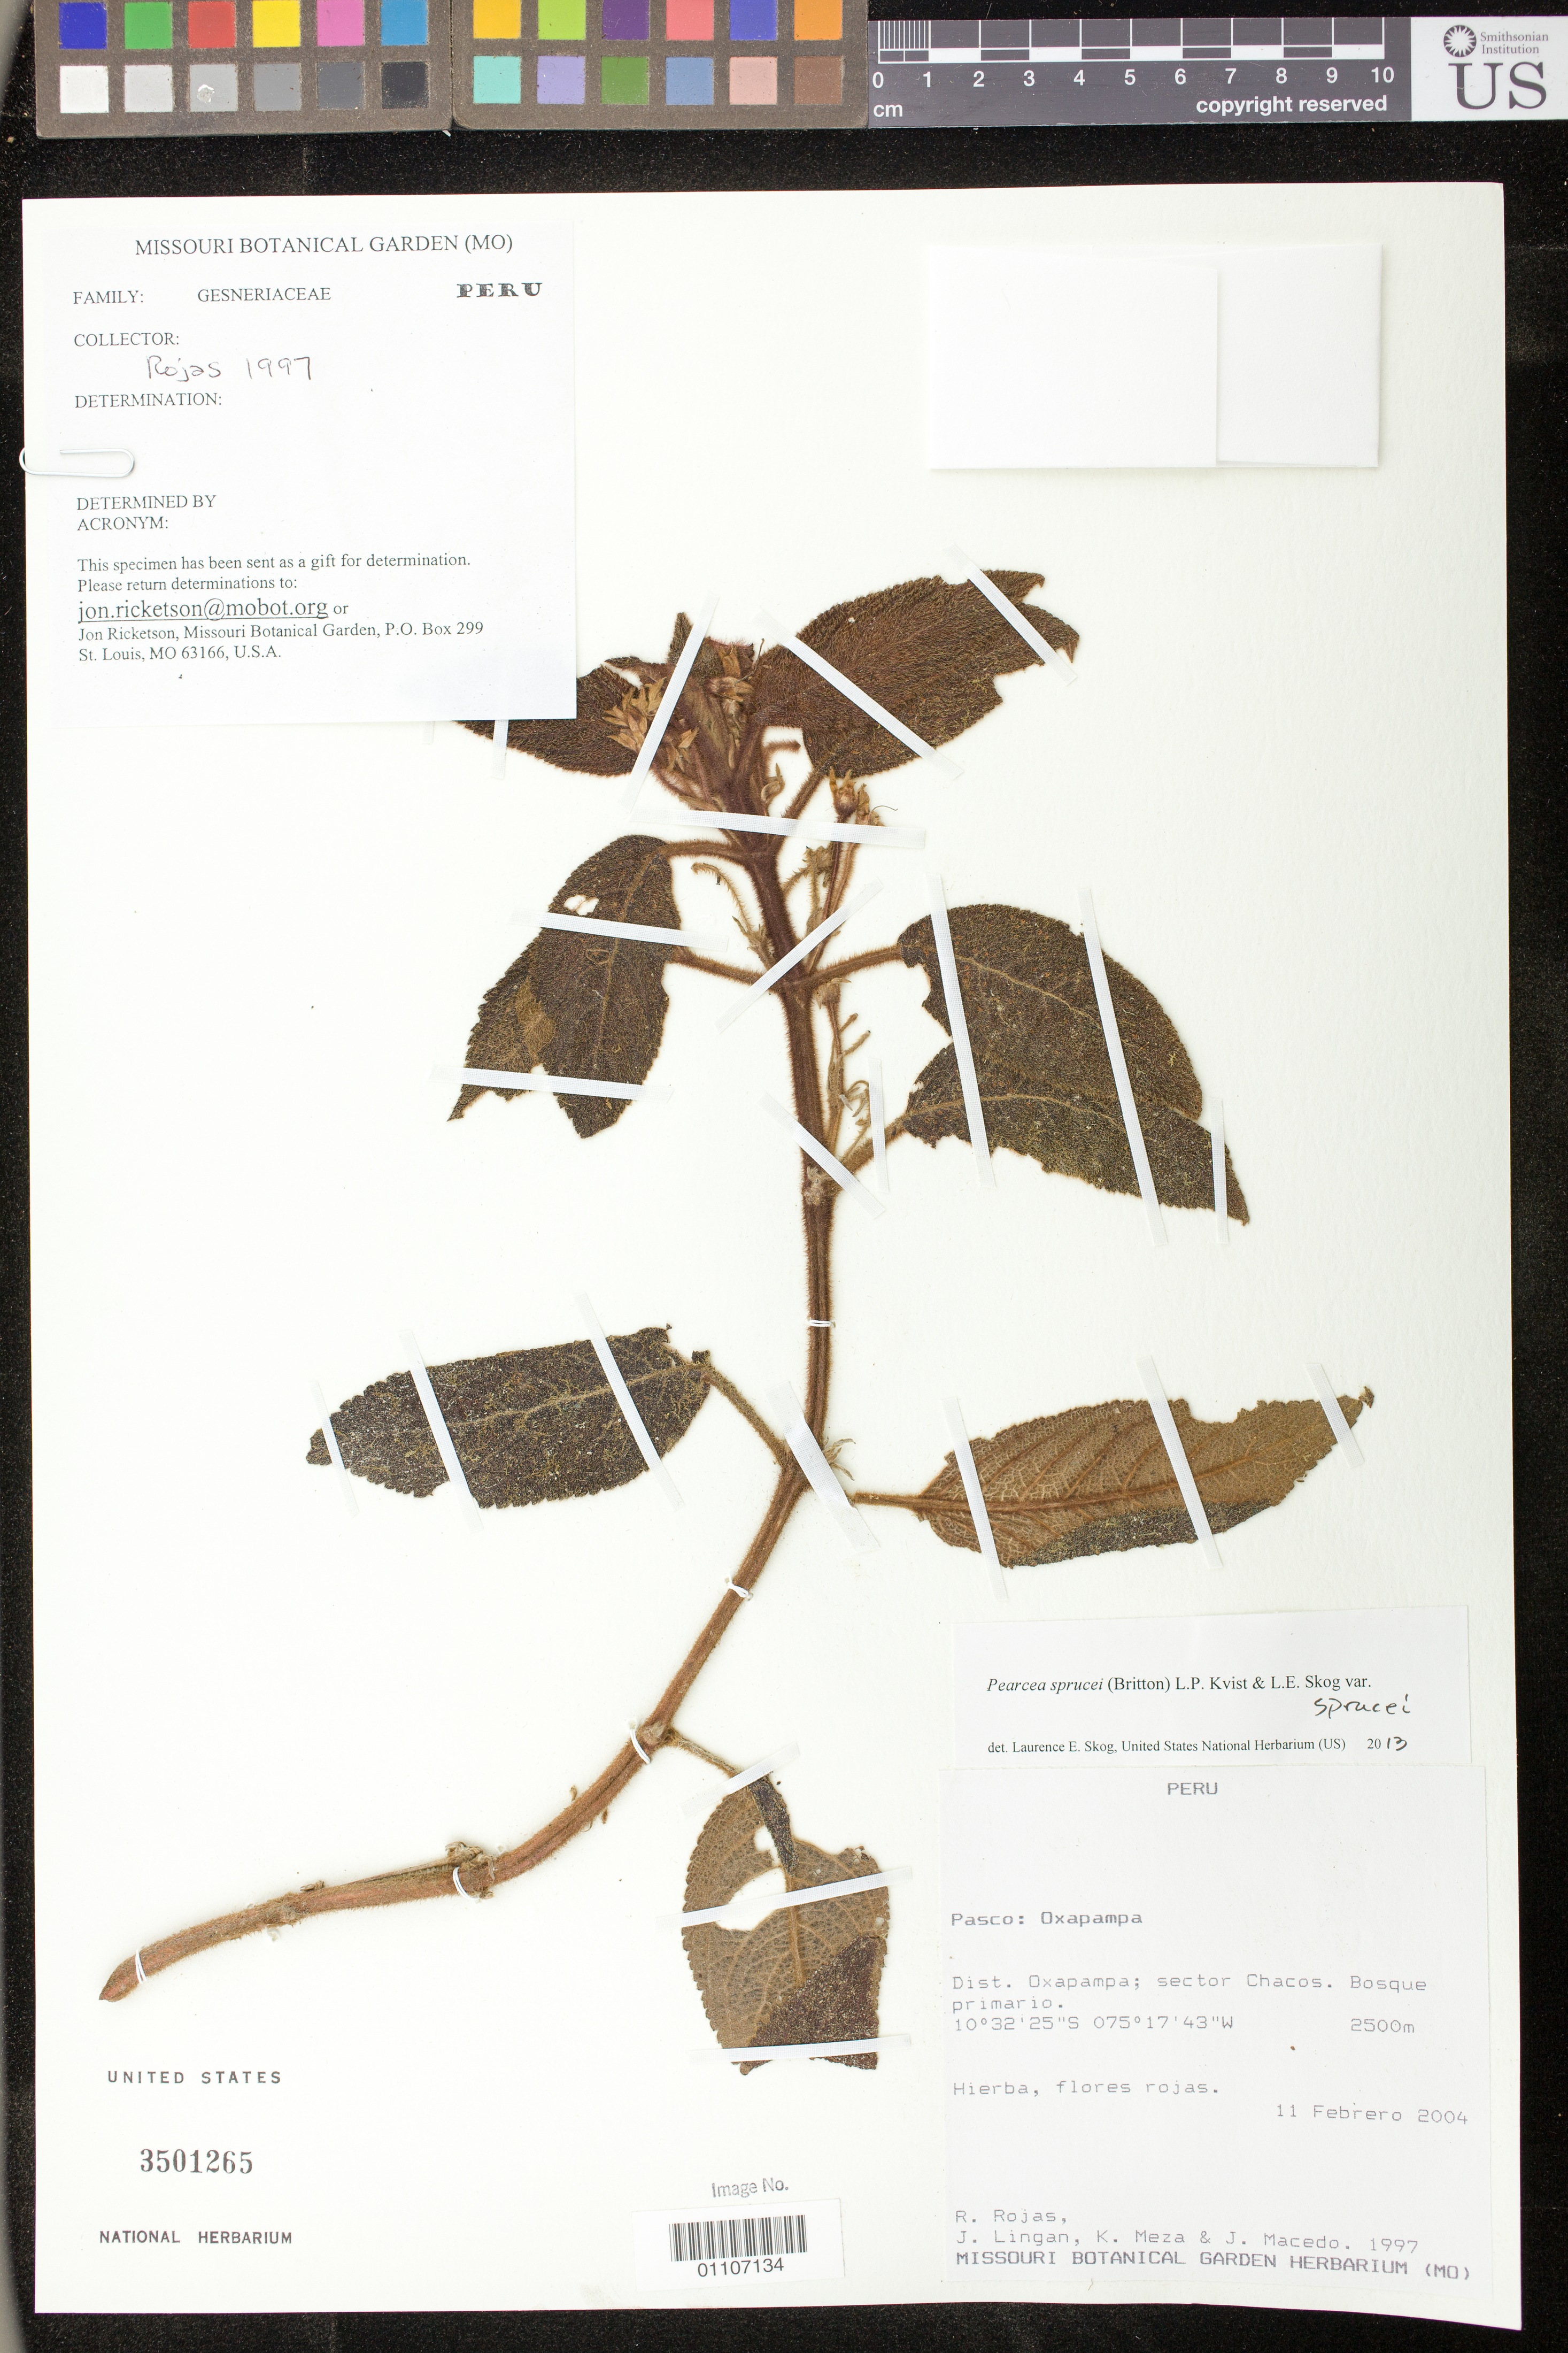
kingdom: Plantae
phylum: Tracheophyta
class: Magnoliopsida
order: Lamiales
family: Gesneriaceae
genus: Pearcea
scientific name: Pearcea sp.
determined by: Skog, Laurence E.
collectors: R. Rojas & et al.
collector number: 1997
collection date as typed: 11 Feb 2004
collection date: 2004-02-11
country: Peru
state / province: Pasco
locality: Pasco: Oxapampa. Dist. Ocapampa; sector Chacos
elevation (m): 2500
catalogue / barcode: US 3501265